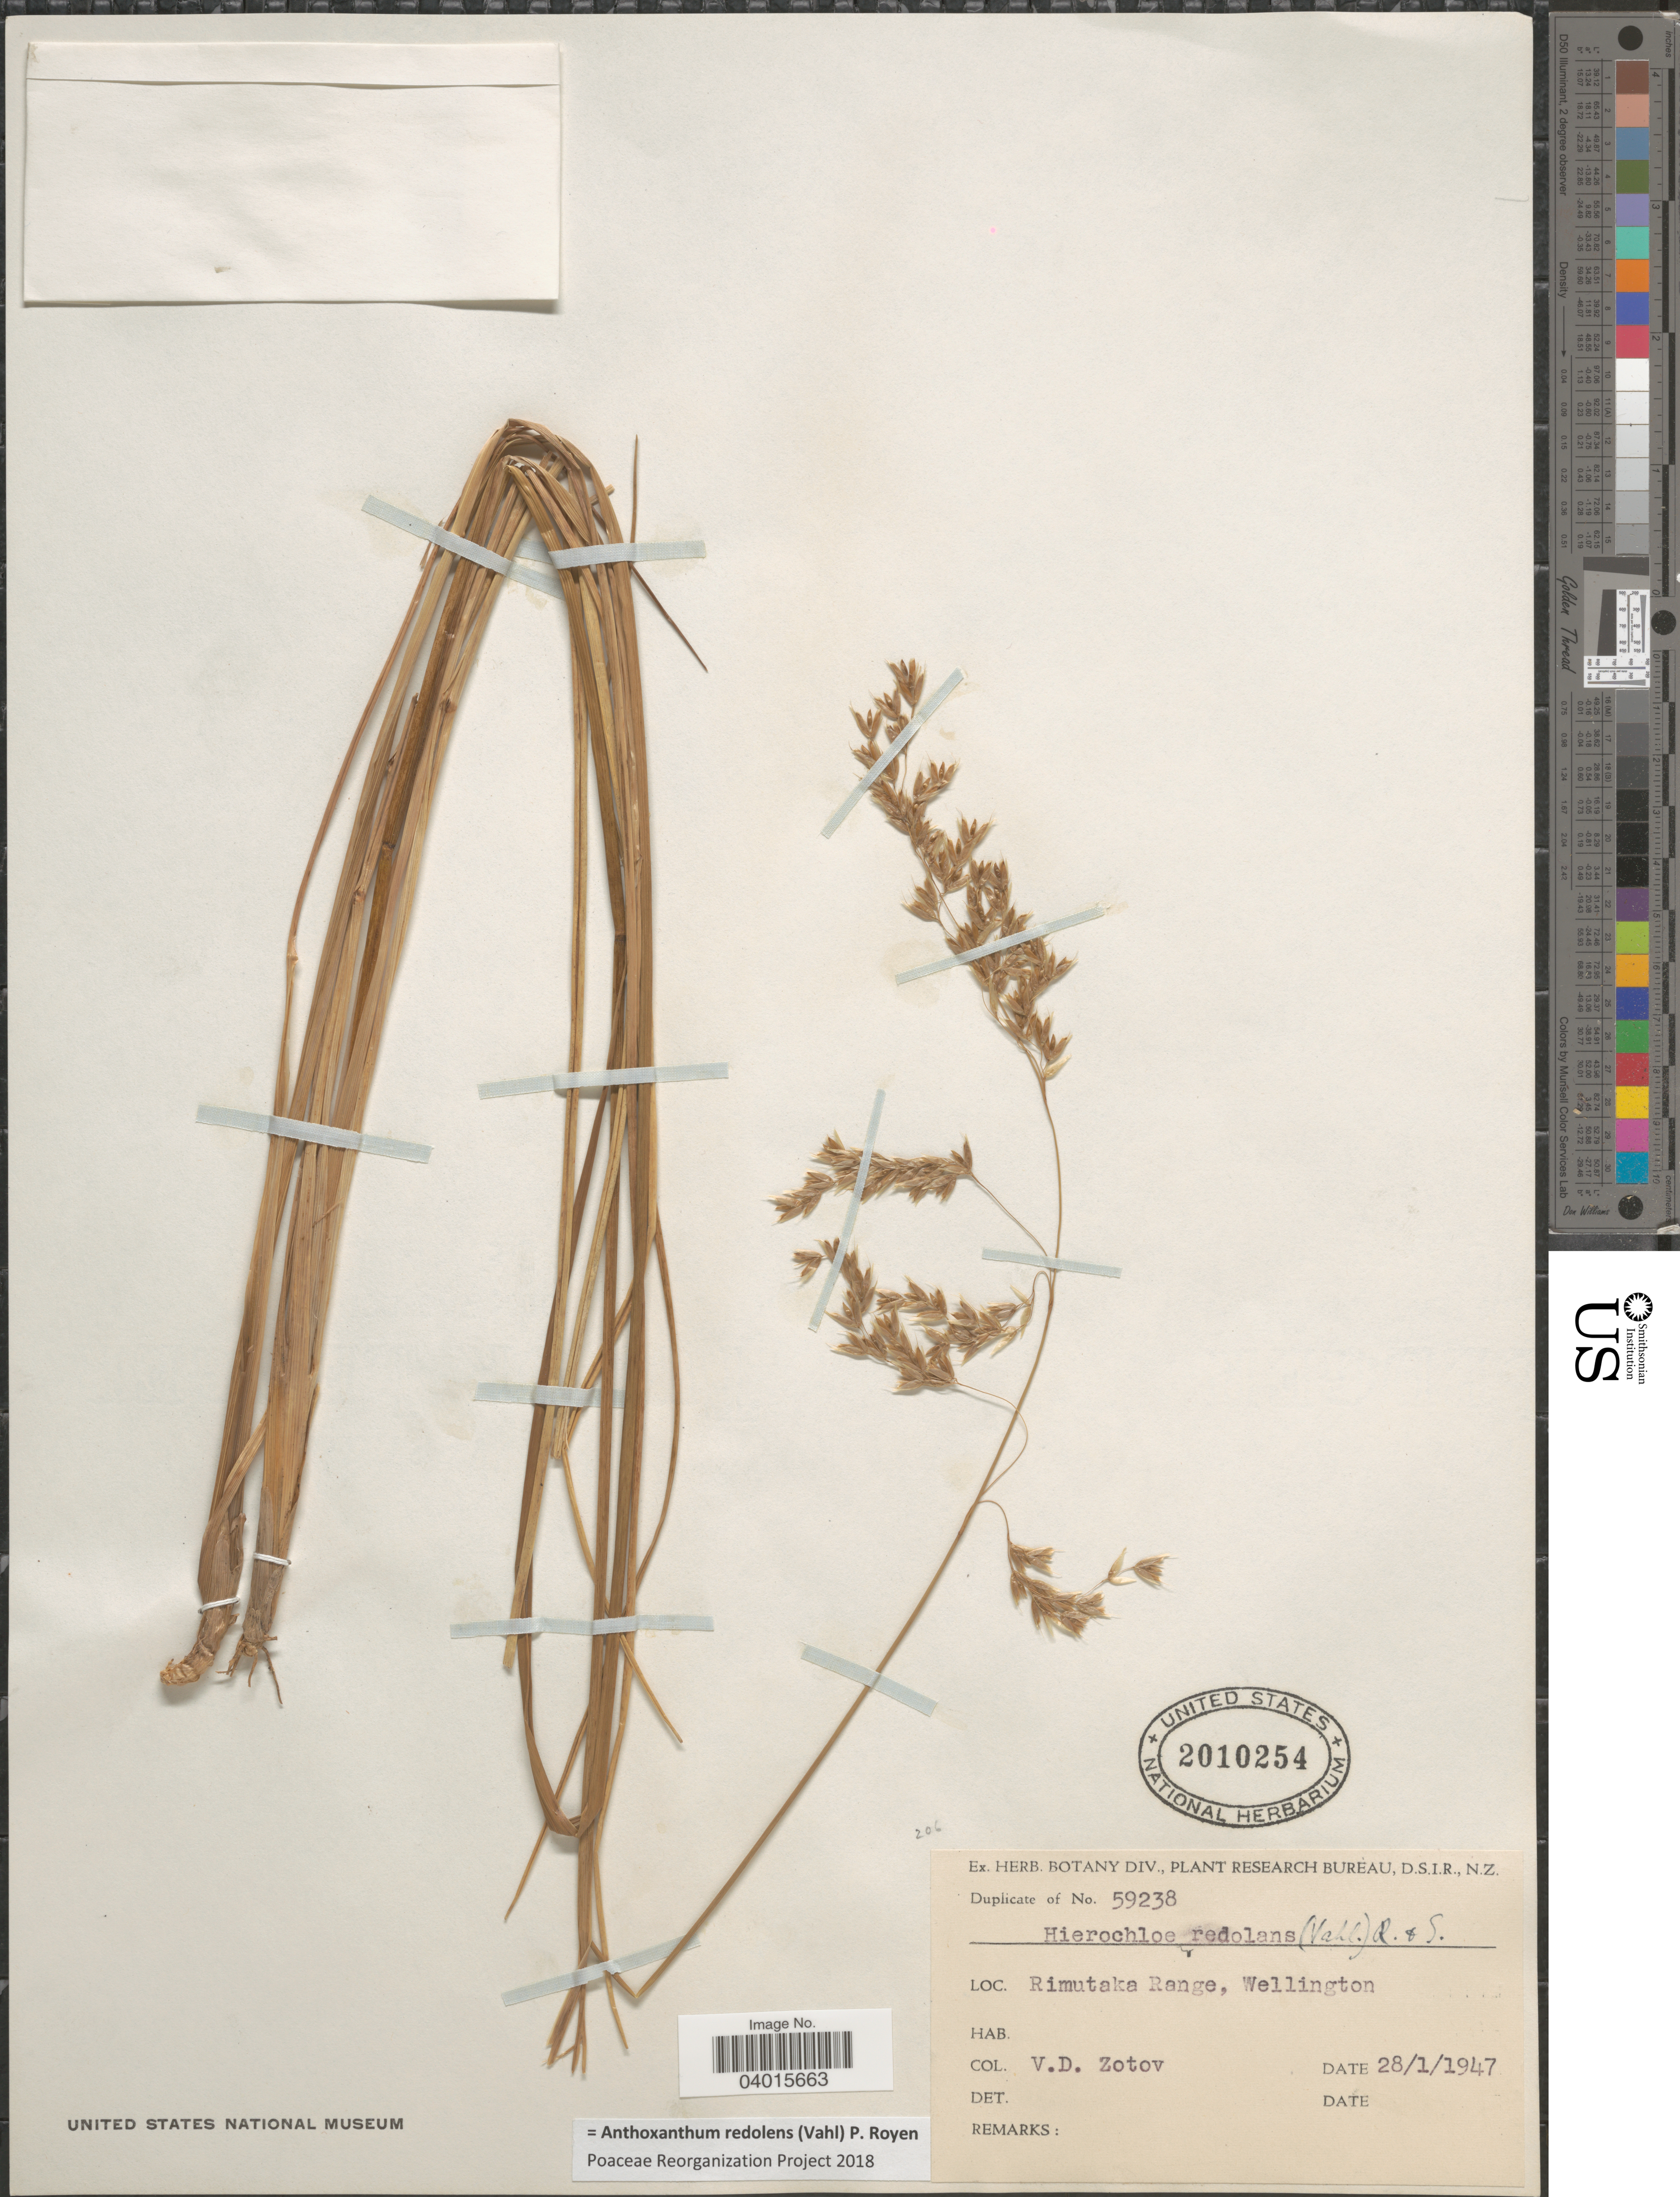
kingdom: Plantae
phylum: Tracheophyta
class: Liliopsida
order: Poales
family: Poaceae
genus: Anthoxanthum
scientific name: Anthoxanthum redolens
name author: (Vahl) P. Royen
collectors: V. Zotov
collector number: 59238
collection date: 1947-01-28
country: New Zealand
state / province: Wellington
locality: Rimutaka Range.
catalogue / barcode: US 2010254